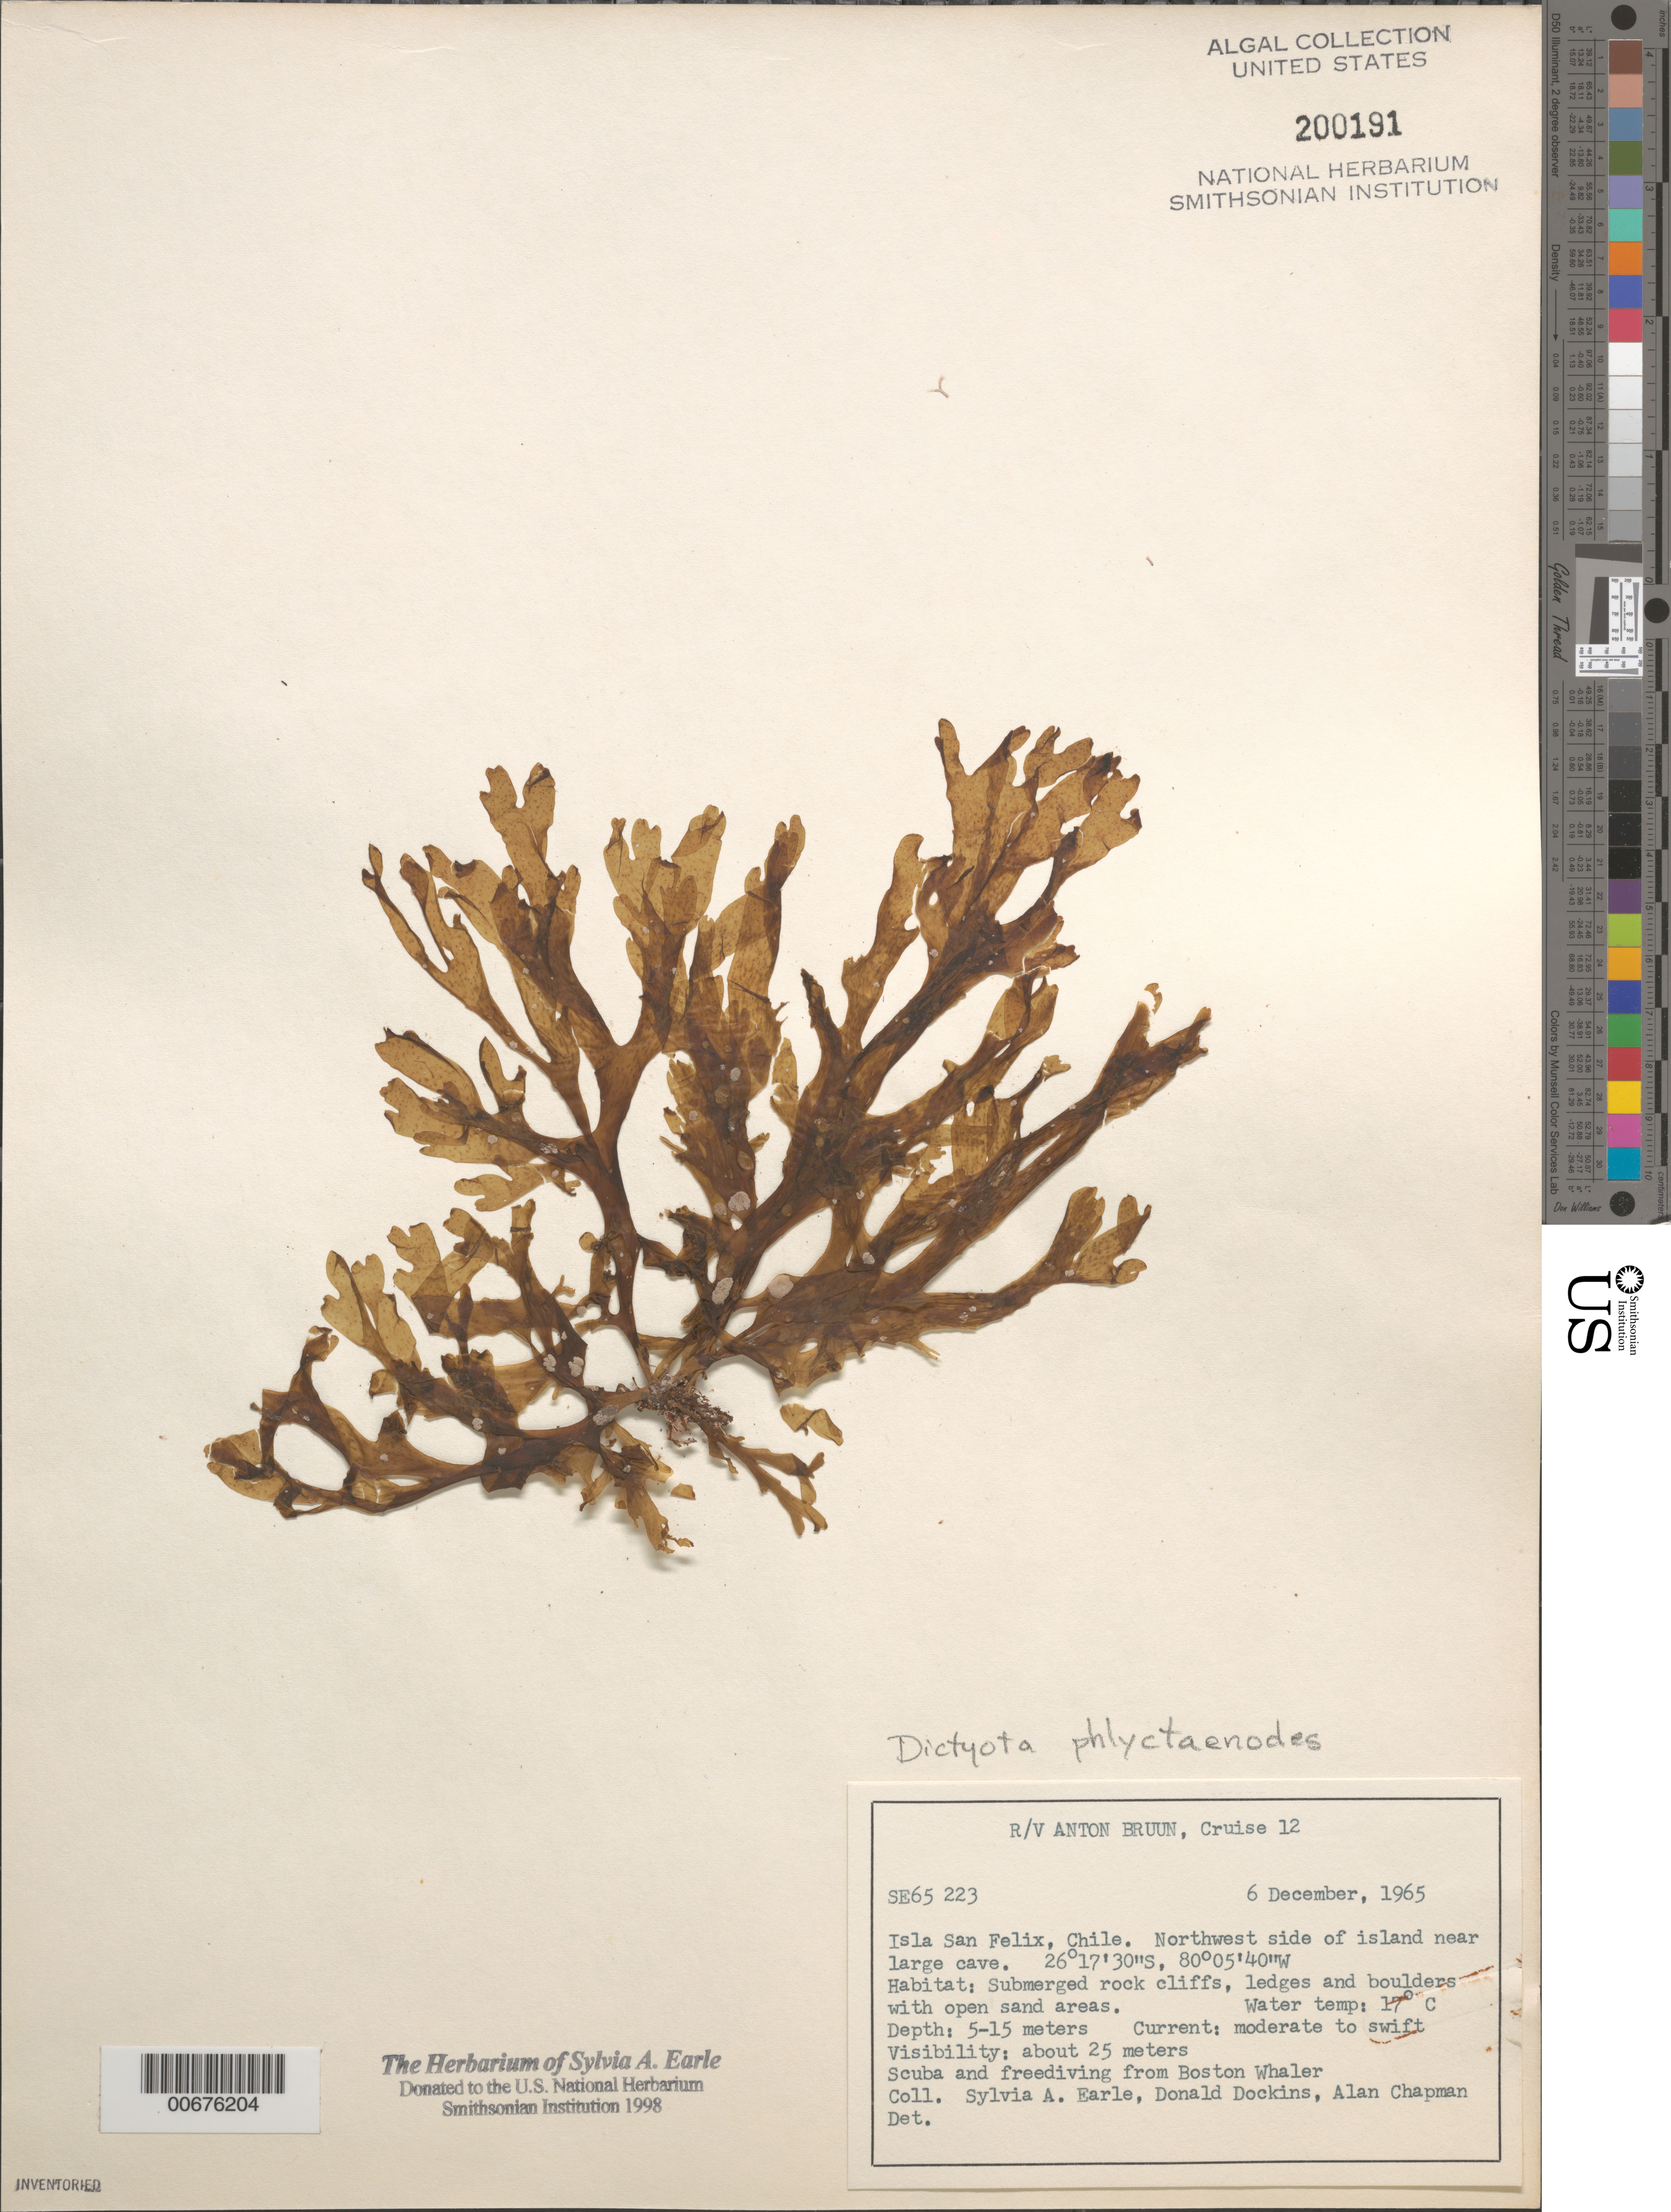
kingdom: Chromista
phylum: Ochrophyta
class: Phaeophyceae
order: Dictyotales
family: Dictyotaceae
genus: Dictyota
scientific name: Dictyota phlyctaenodes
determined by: Earle, S. A.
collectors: S. A. Earle, D. Dockins & A. Chapman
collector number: SE 65223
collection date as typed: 06 Dec 1965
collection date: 1965-12-06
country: Chile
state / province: Atacama (III)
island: Isla San Felix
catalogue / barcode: US 200191